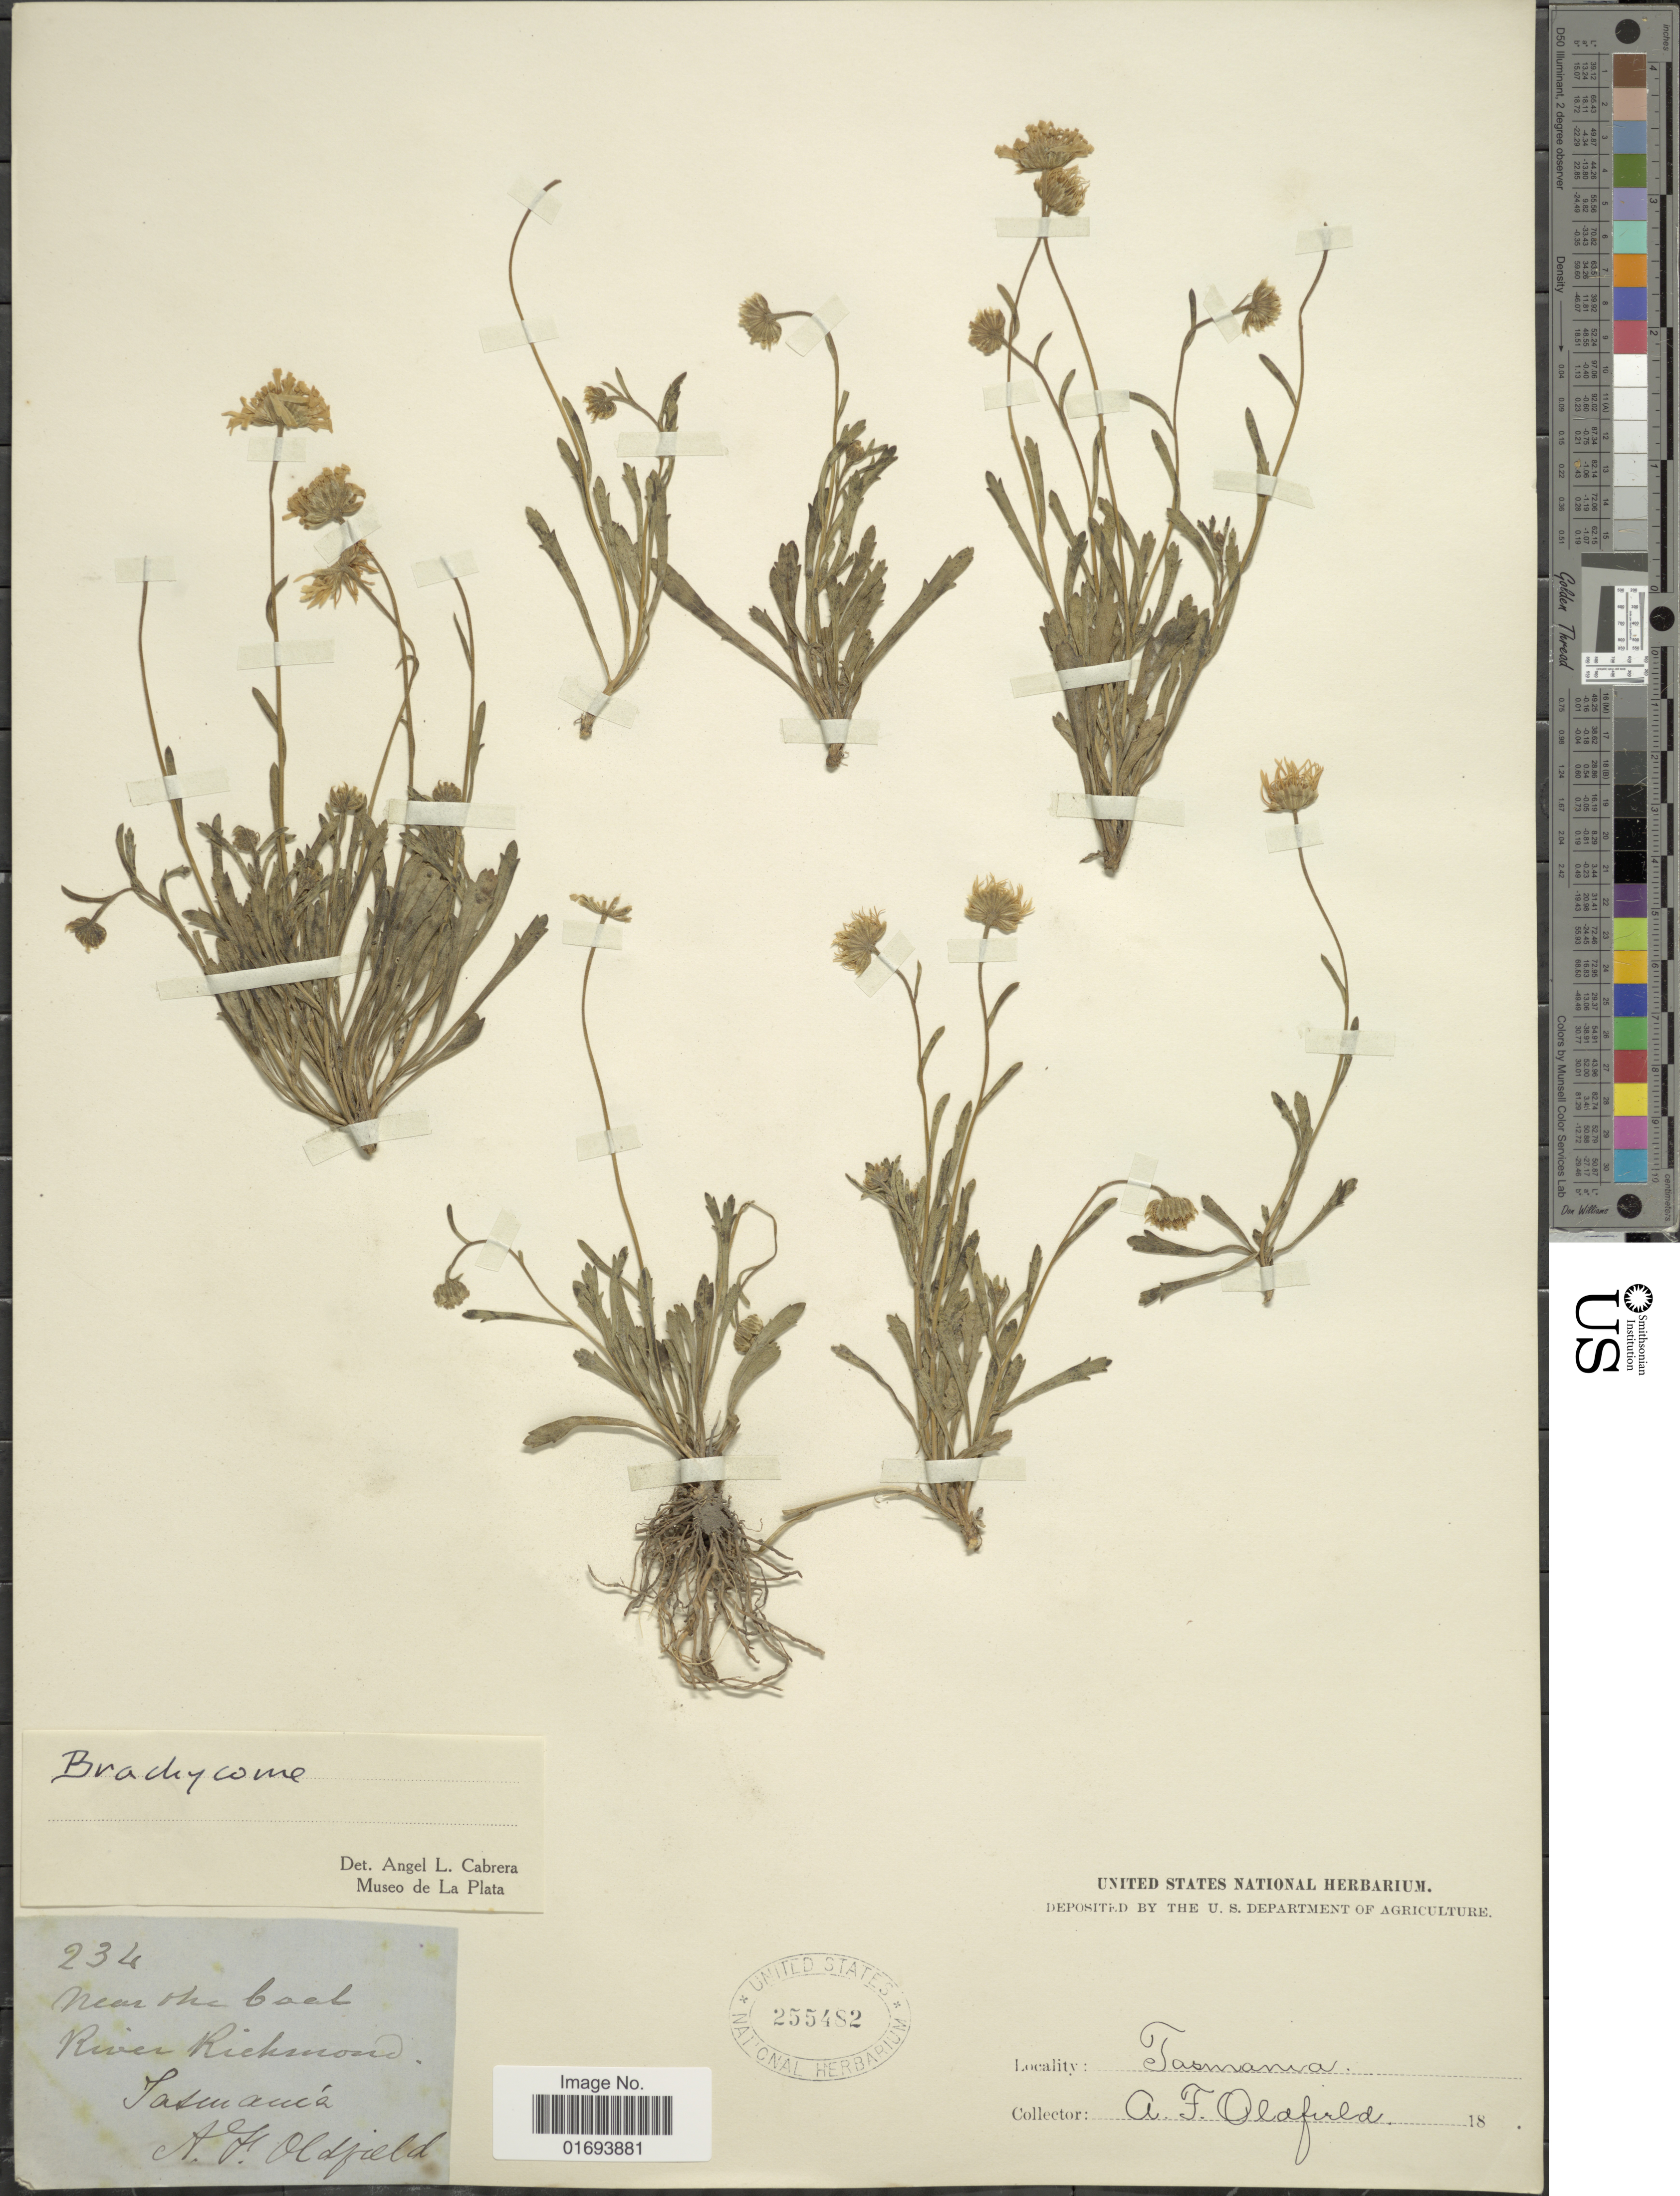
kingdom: Plantae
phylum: Tracheophyta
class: Magnoliopsida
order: Asterales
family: Asteraceae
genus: Brachyscome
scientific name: Brachyscome sp.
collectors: A. Oldfield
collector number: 234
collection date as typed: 18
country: Australia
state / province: Tasmania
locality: Near the back. River Richmond, Tasmania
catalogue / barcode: US 255482